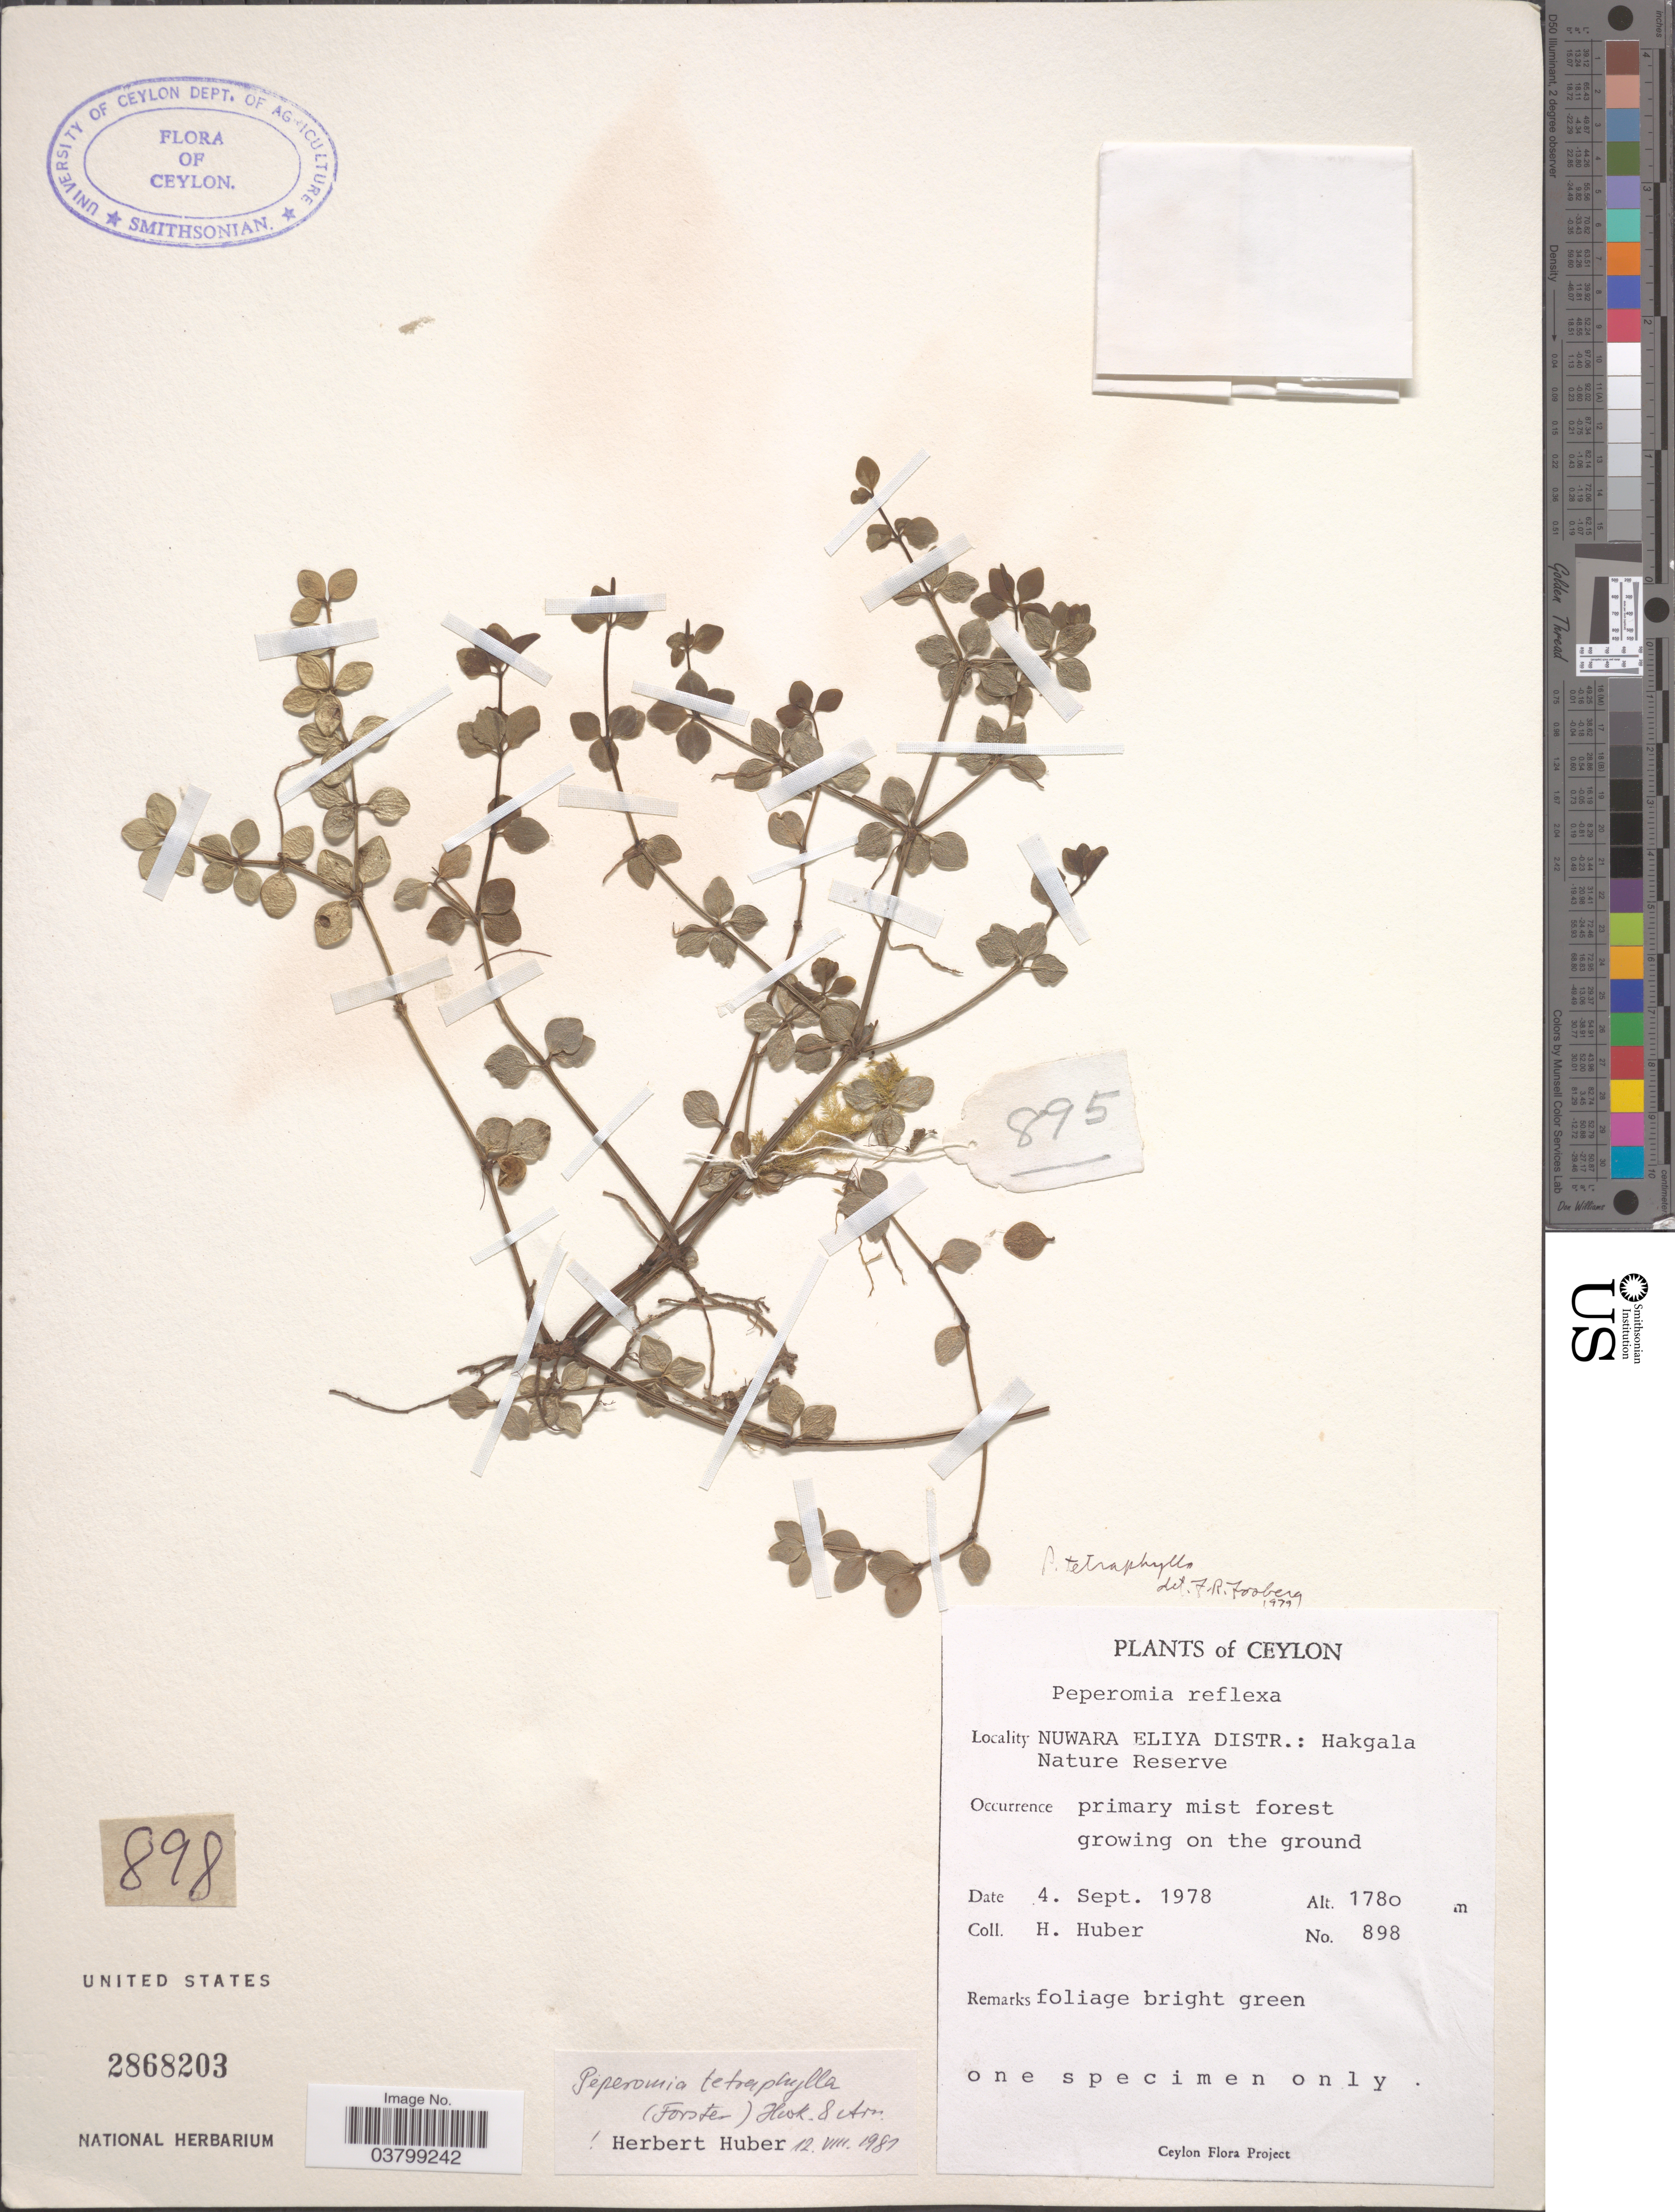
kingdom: Plantae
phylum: Tracheophyta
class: Magnoliopsida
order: Piperales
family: Piperaceae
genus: Peperomia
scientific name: Peperomia tetraphylla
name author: (G. Forst.) Hook. & Arn.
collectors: H. Huber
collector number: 898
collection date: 1978-09-04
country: Sri Lanka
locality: Ceylon. Nuwara Eliya Distr.: Hakgala Nature Reserve.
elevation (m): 1780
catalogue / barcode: US 2868203